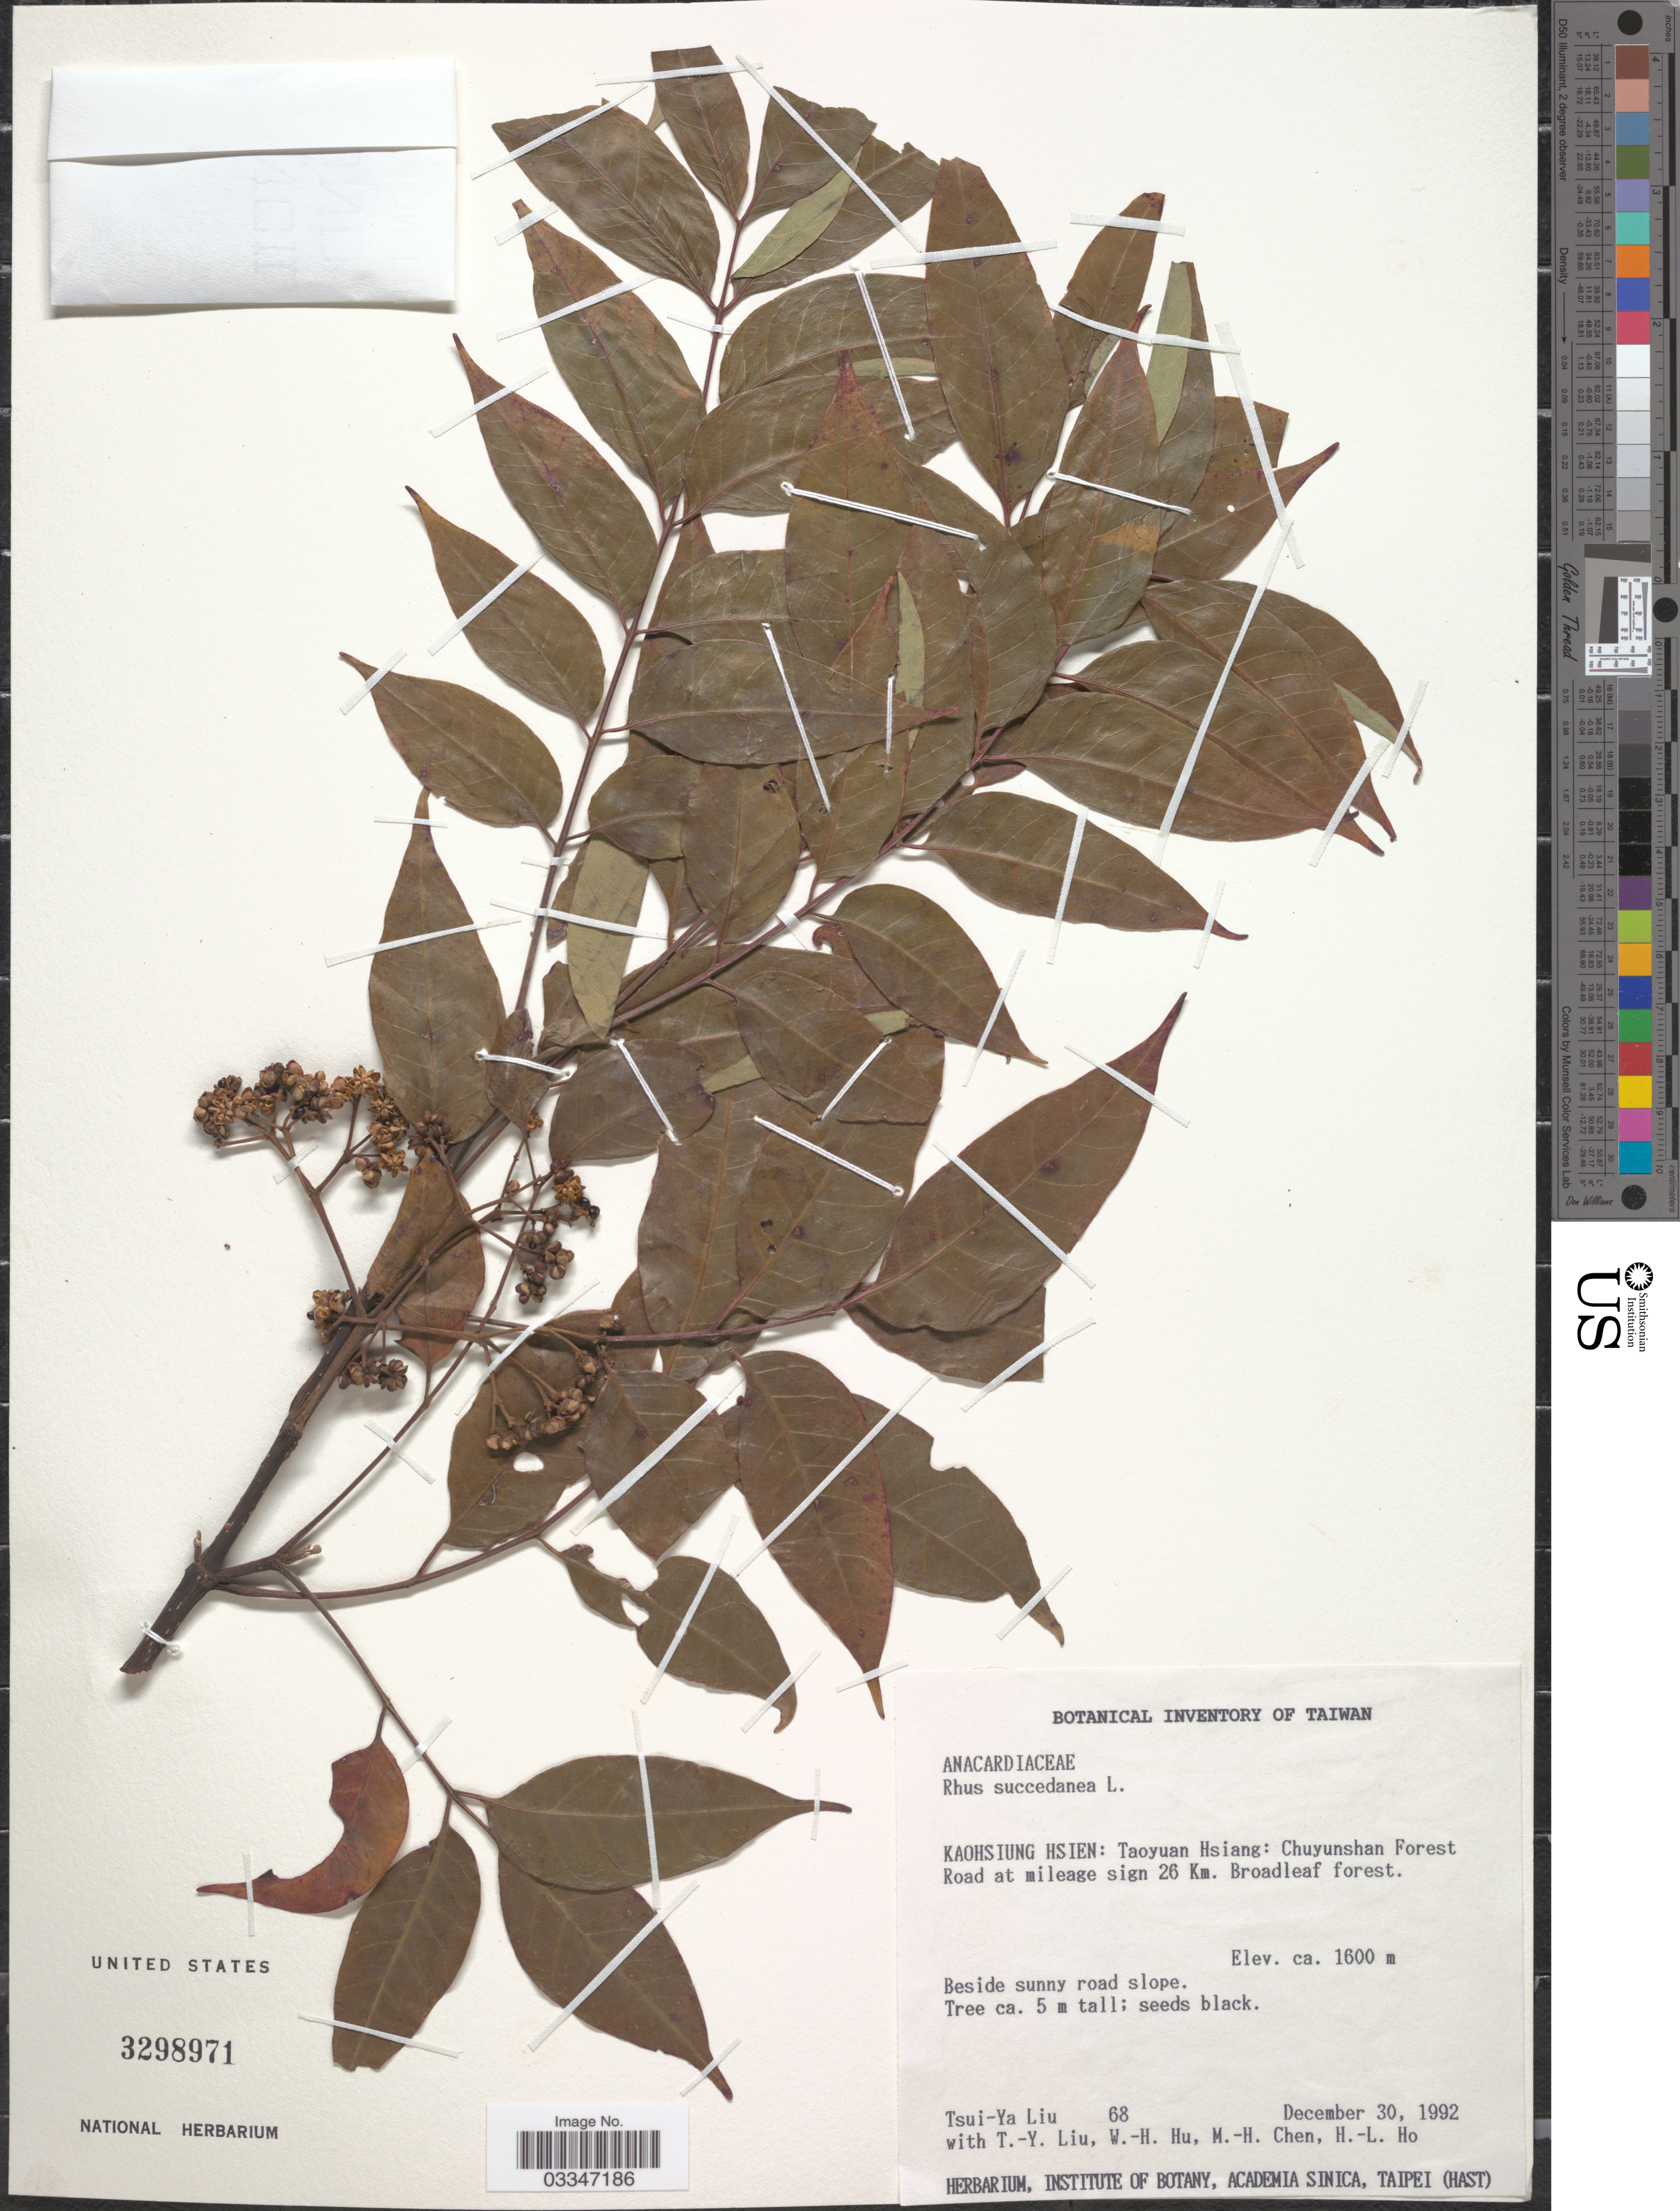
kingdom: Plantae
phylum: Tracheophyta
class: Magnoliopsida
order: Sapindales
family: Anacardiaceae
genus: Rhus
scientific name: Rhus succedanea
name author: L.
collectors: T. Y. Liu, T. Y. Liu, W. H. Hu & M. H. Chen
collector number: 68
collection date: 1992-12-30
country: Taiwan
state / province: Kaohsiung City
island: Taiwan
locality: Kaohsiung Hsien: Taoyuan Hsiang: Chuyunshan Forest Road at mileage sign 26 Km.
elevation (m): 1600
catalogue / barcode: US 3298971